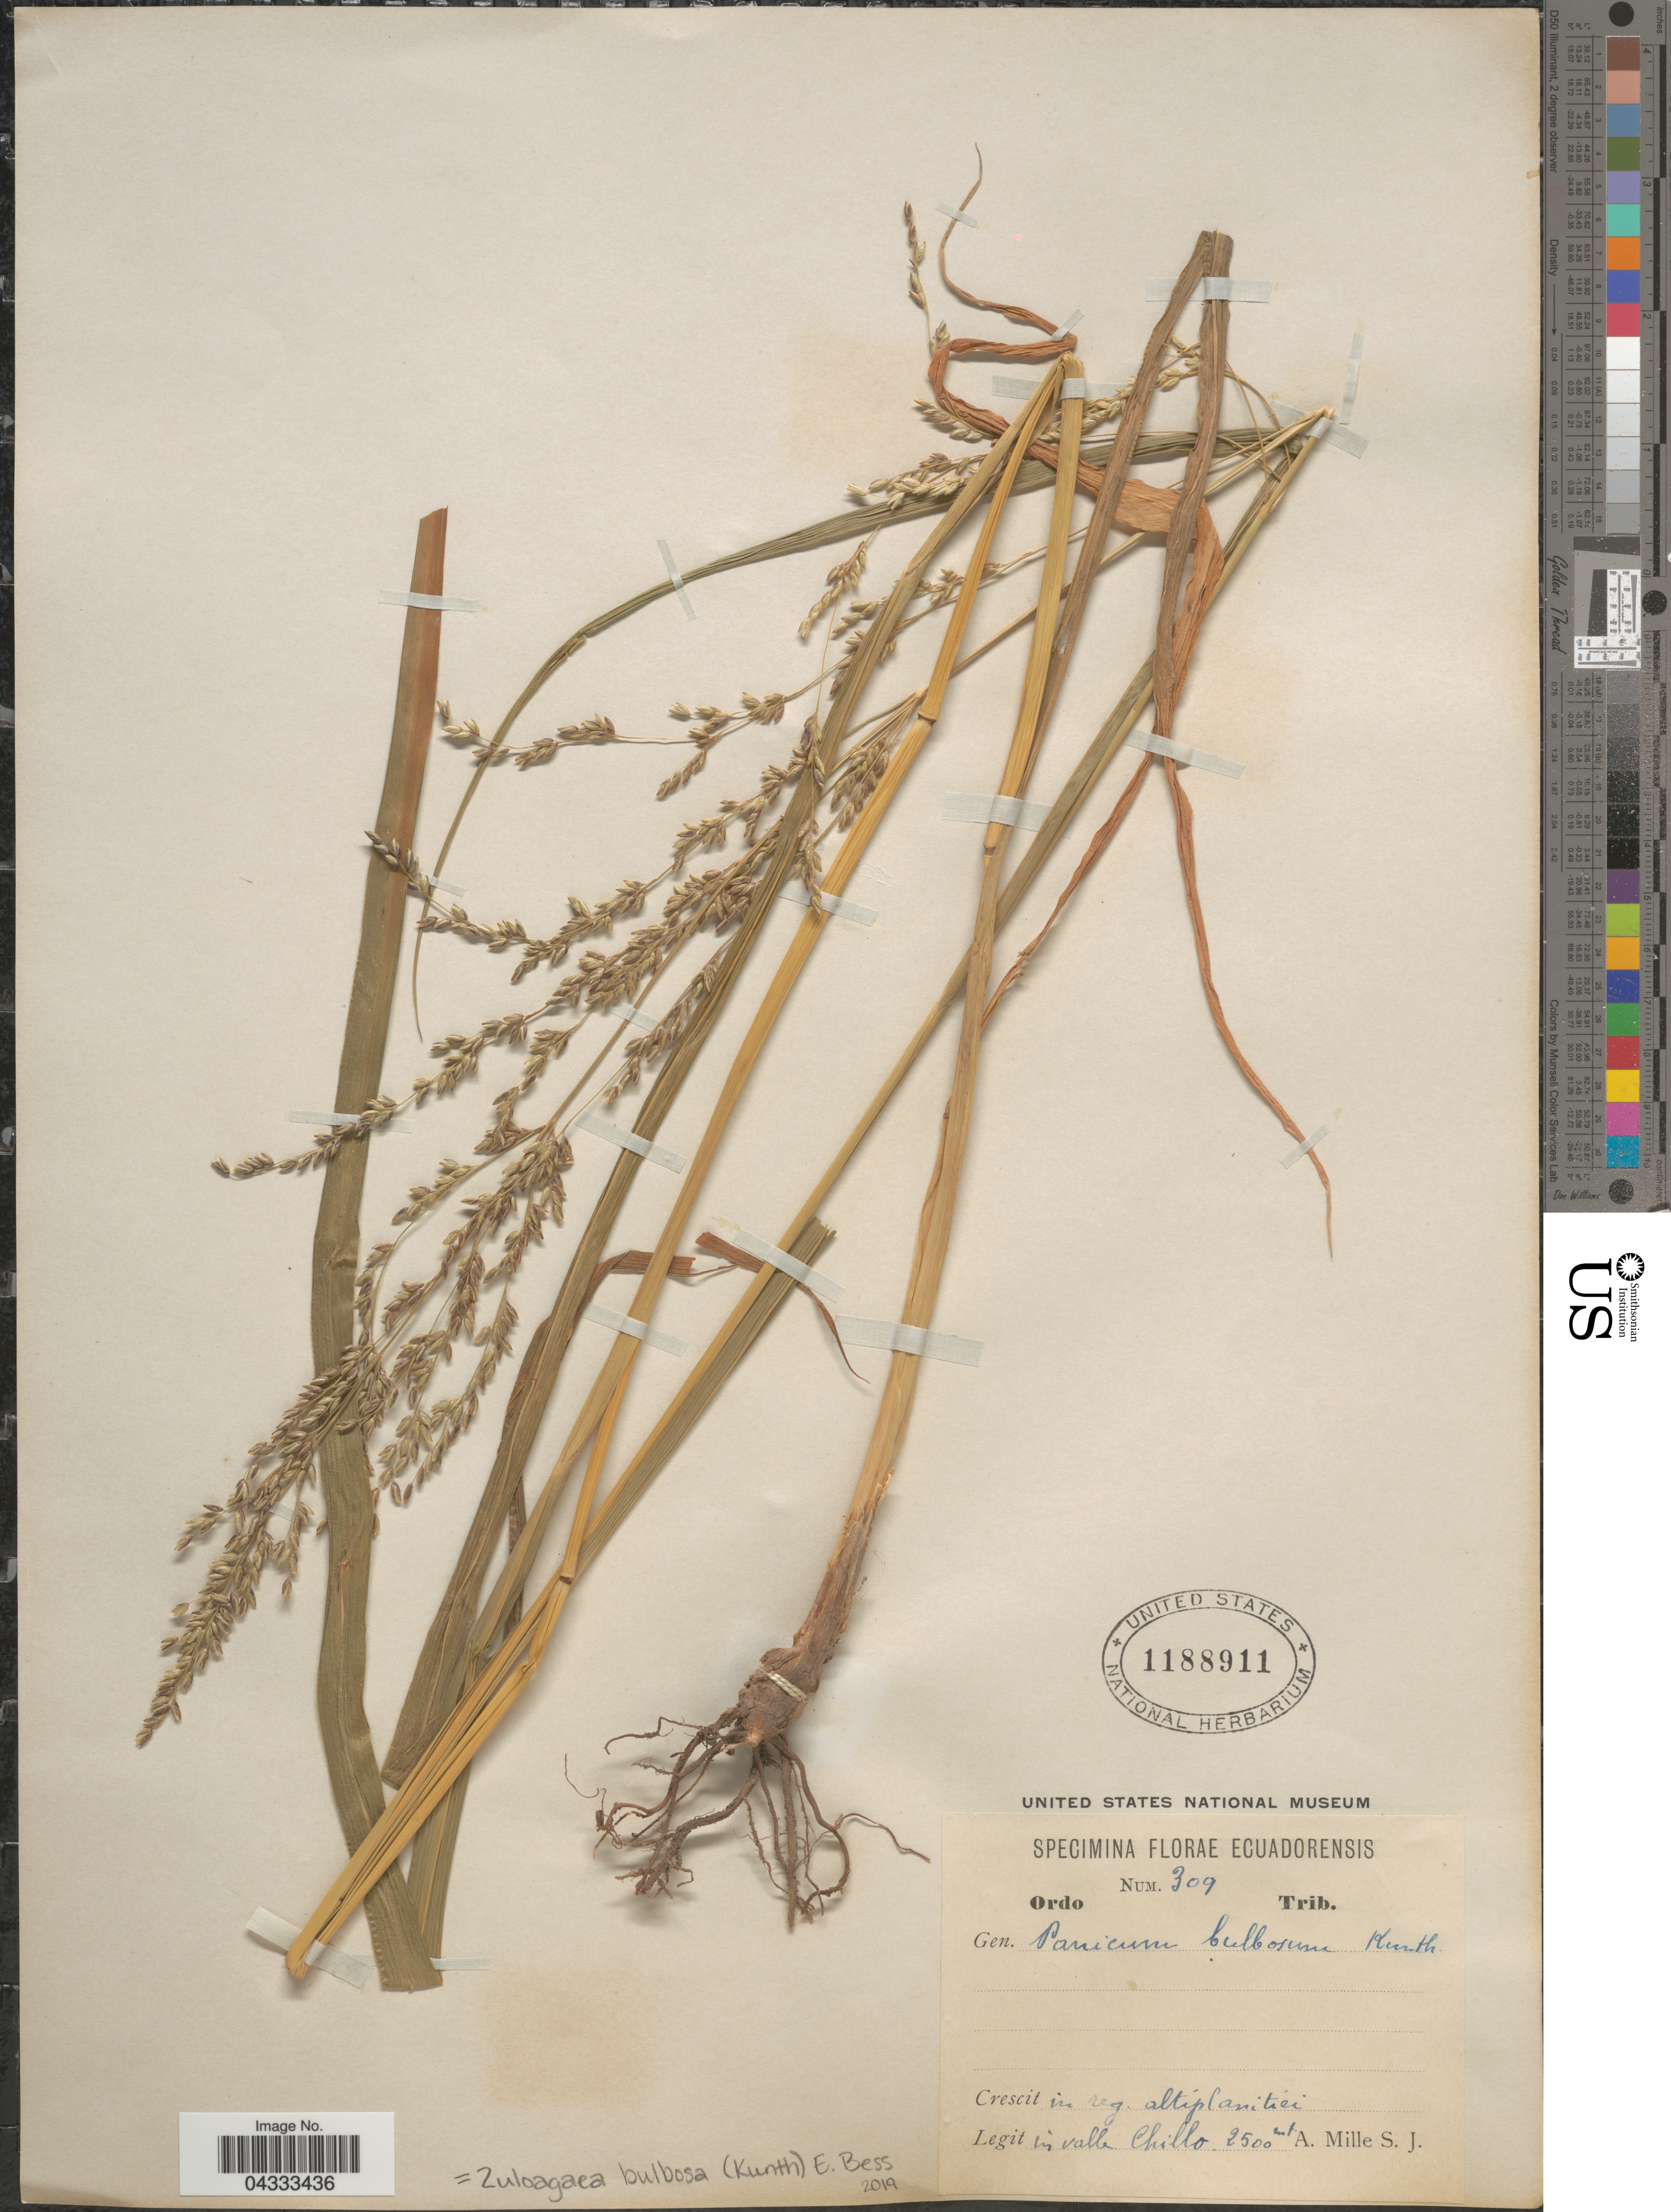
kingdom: Plantae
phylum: Tracheophyta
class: Liliopsida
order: Poales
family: Poaceae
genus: Zuloagaea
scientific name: Zuloagaea bulbosa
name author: (Kunth) E. Bess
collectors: A. Mille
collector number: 309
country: Ecuador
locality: Crescit in reg. altiplanitiei. In valle Chillo.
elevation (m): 2500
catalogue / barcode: US 1188911